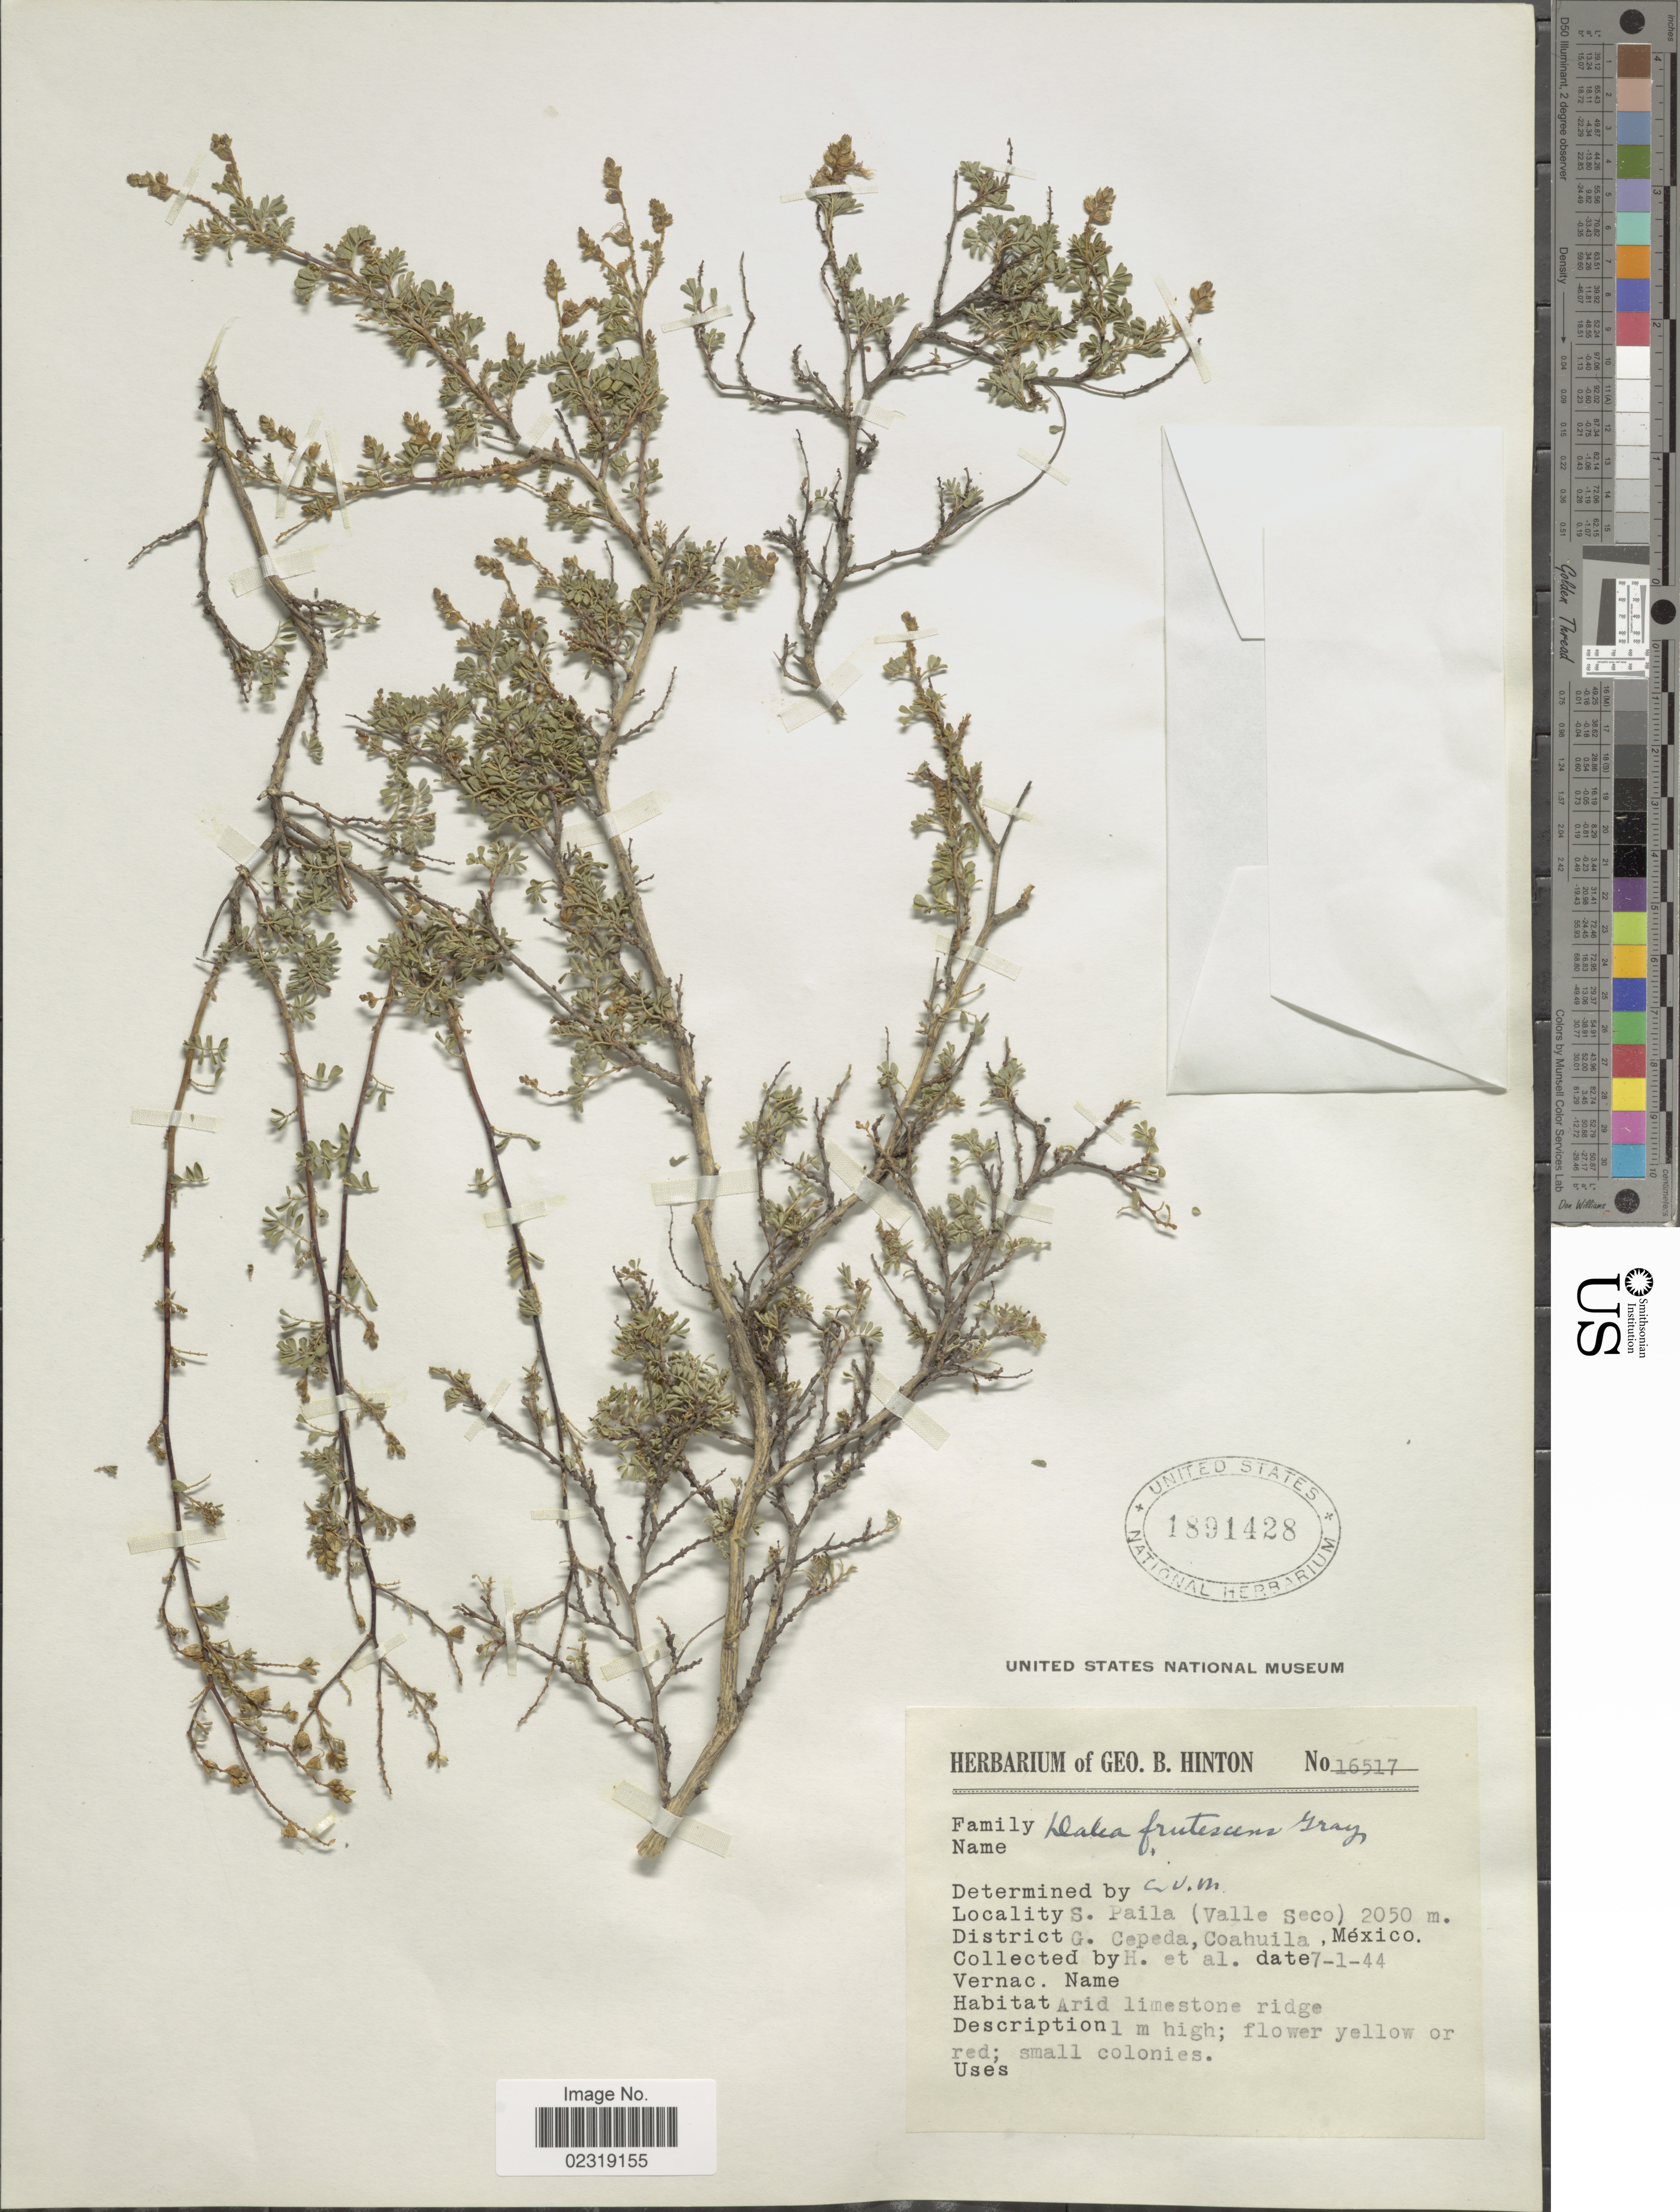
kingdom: Plantae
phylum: Tracheophyta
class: Magnoliopsida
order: Fabales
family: Fabaceae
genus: Dalea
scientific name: Dalea frutescens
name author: A. Gray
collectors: G. B. Hinton & et al.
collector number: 16517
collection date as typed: Transcribed d/m/y: 7/1/44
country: Mexico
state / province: Coahuila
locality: S. Paila (Valle Seco). G. Cepeda, Cohuila, Mexico.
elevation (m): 2050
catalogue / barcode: US 1891428